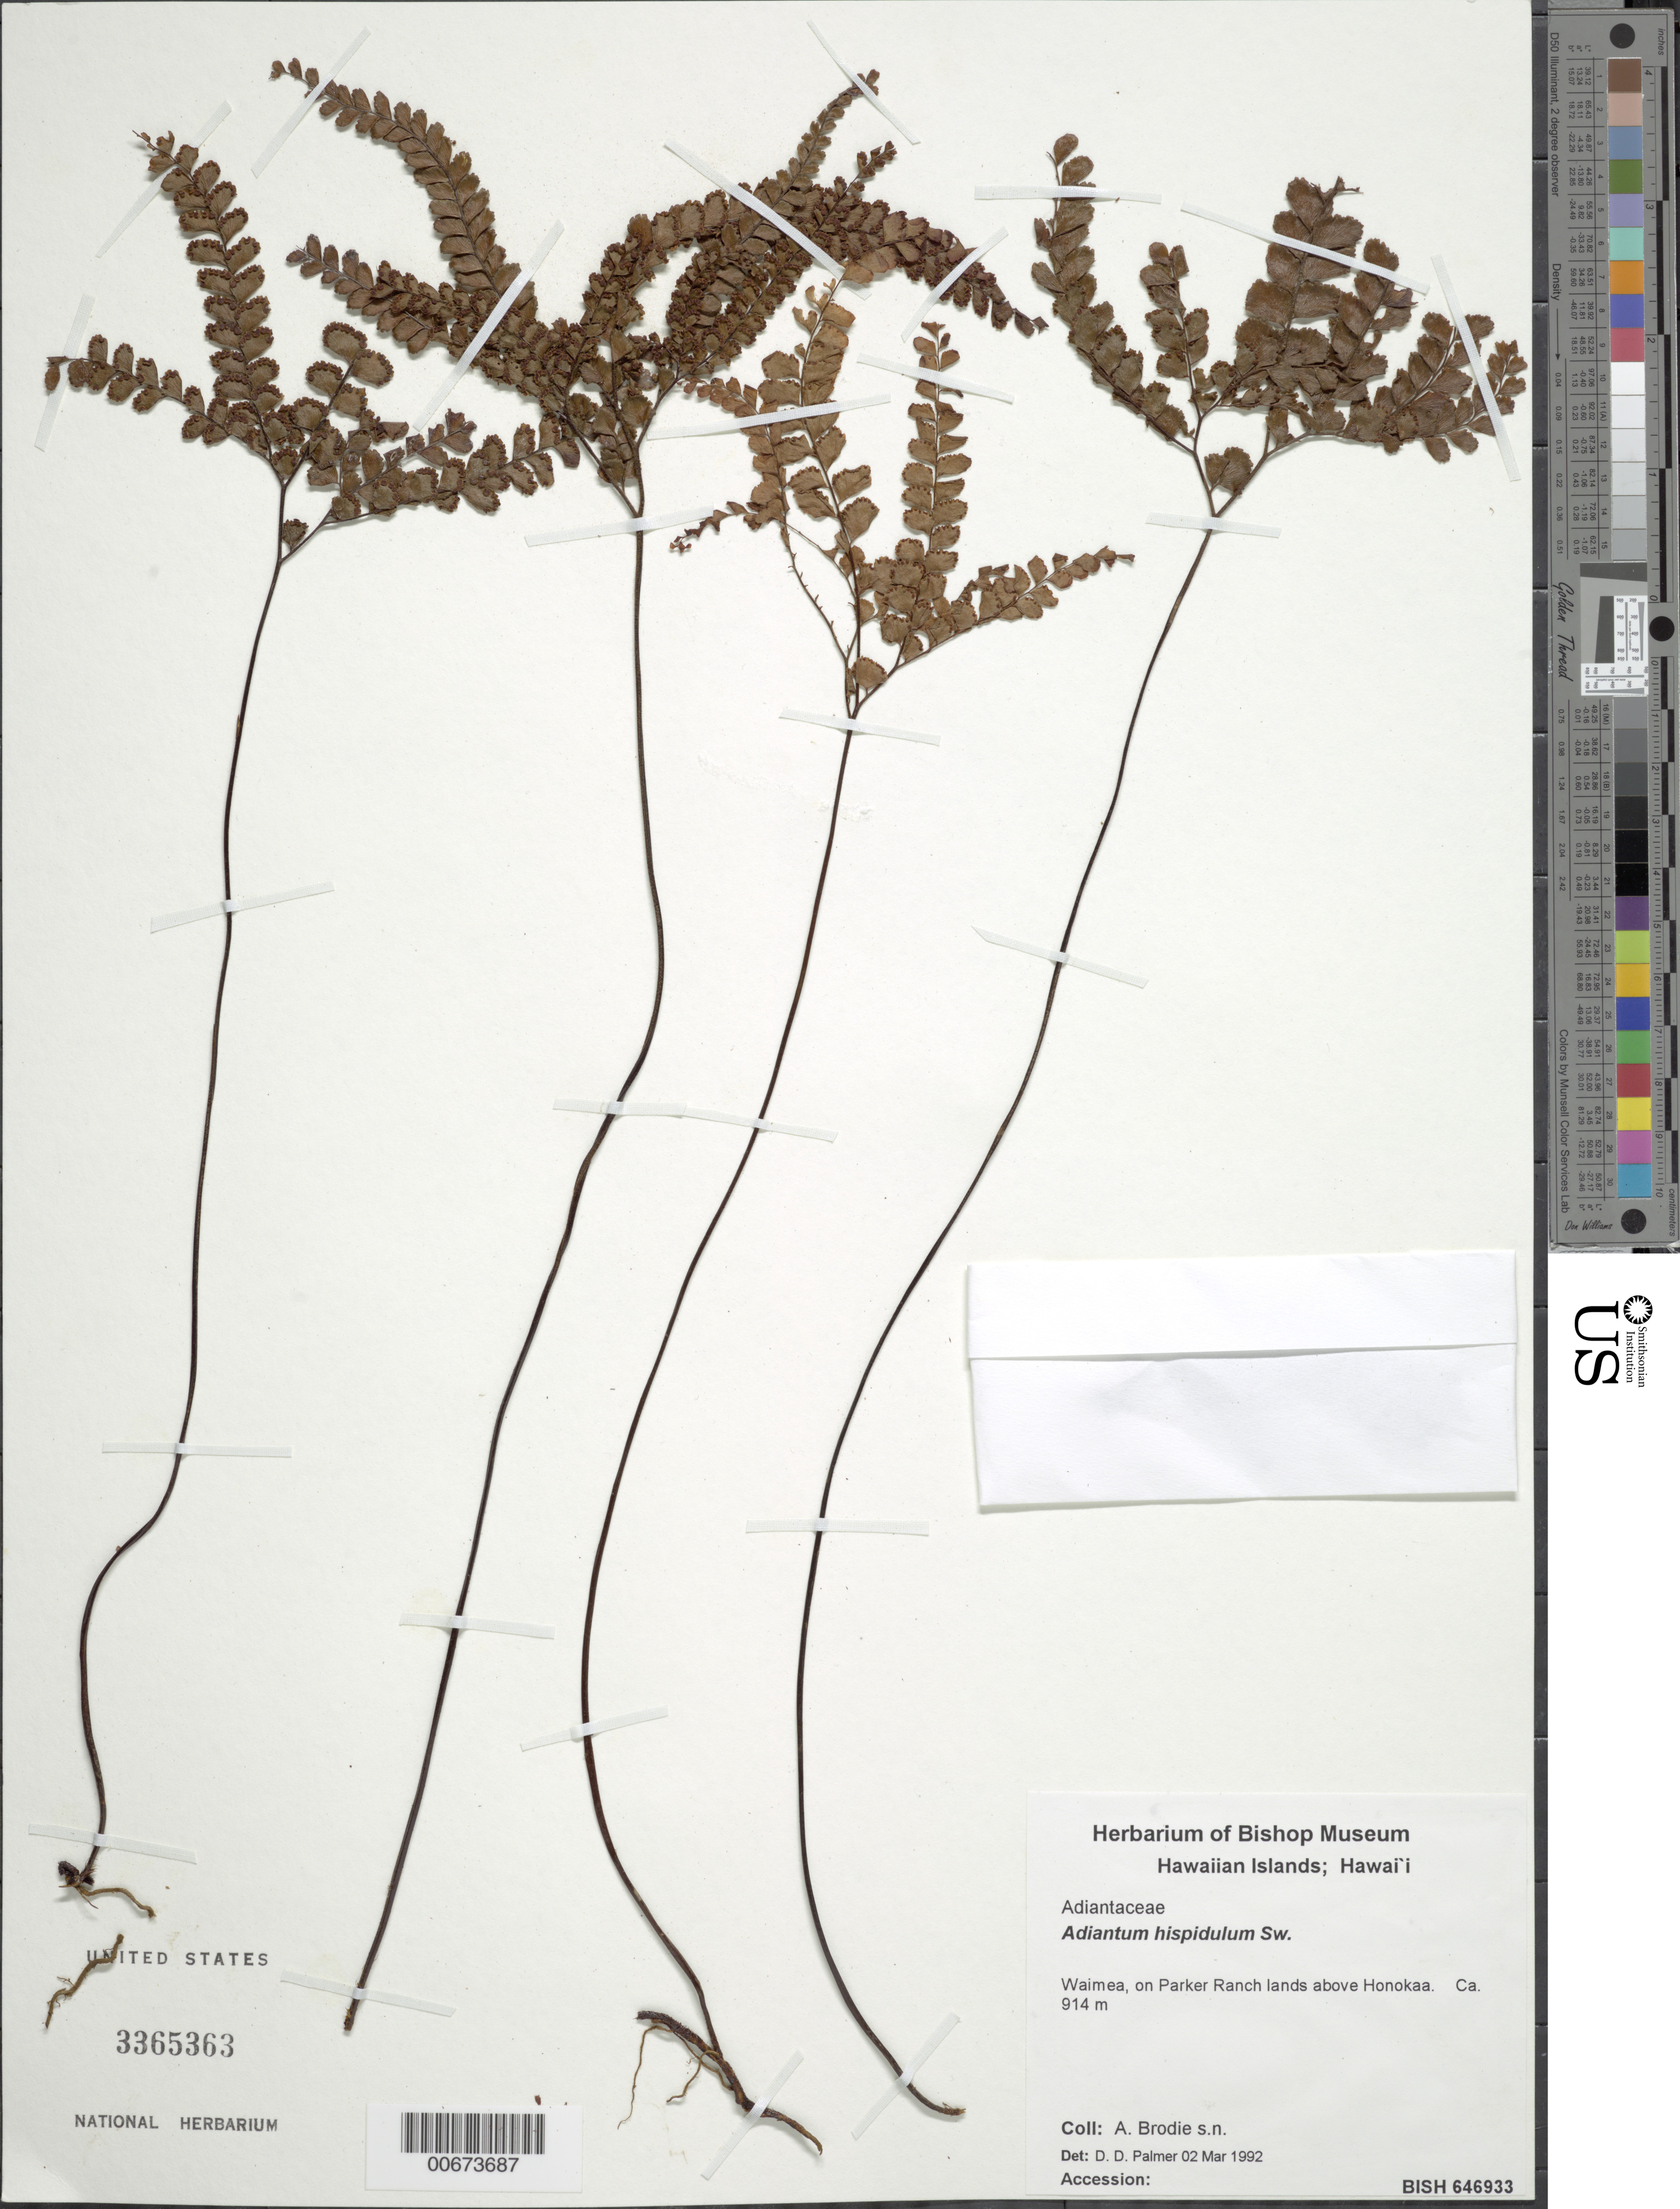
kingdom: Plantae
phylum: Tracheophyta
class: Polypodiopsida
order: Polypodiales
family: Pteridaceae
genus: Adiantum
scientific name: Adiantum hispidulum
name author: Sw.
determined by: Palmer, D. D.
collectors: A. Brodie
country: United States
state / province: Hawaii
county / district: Hawaii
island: Hawaii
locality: Waimeea, on Parker Rance lands above Honokaa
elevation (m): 914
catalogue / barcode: US 3365363